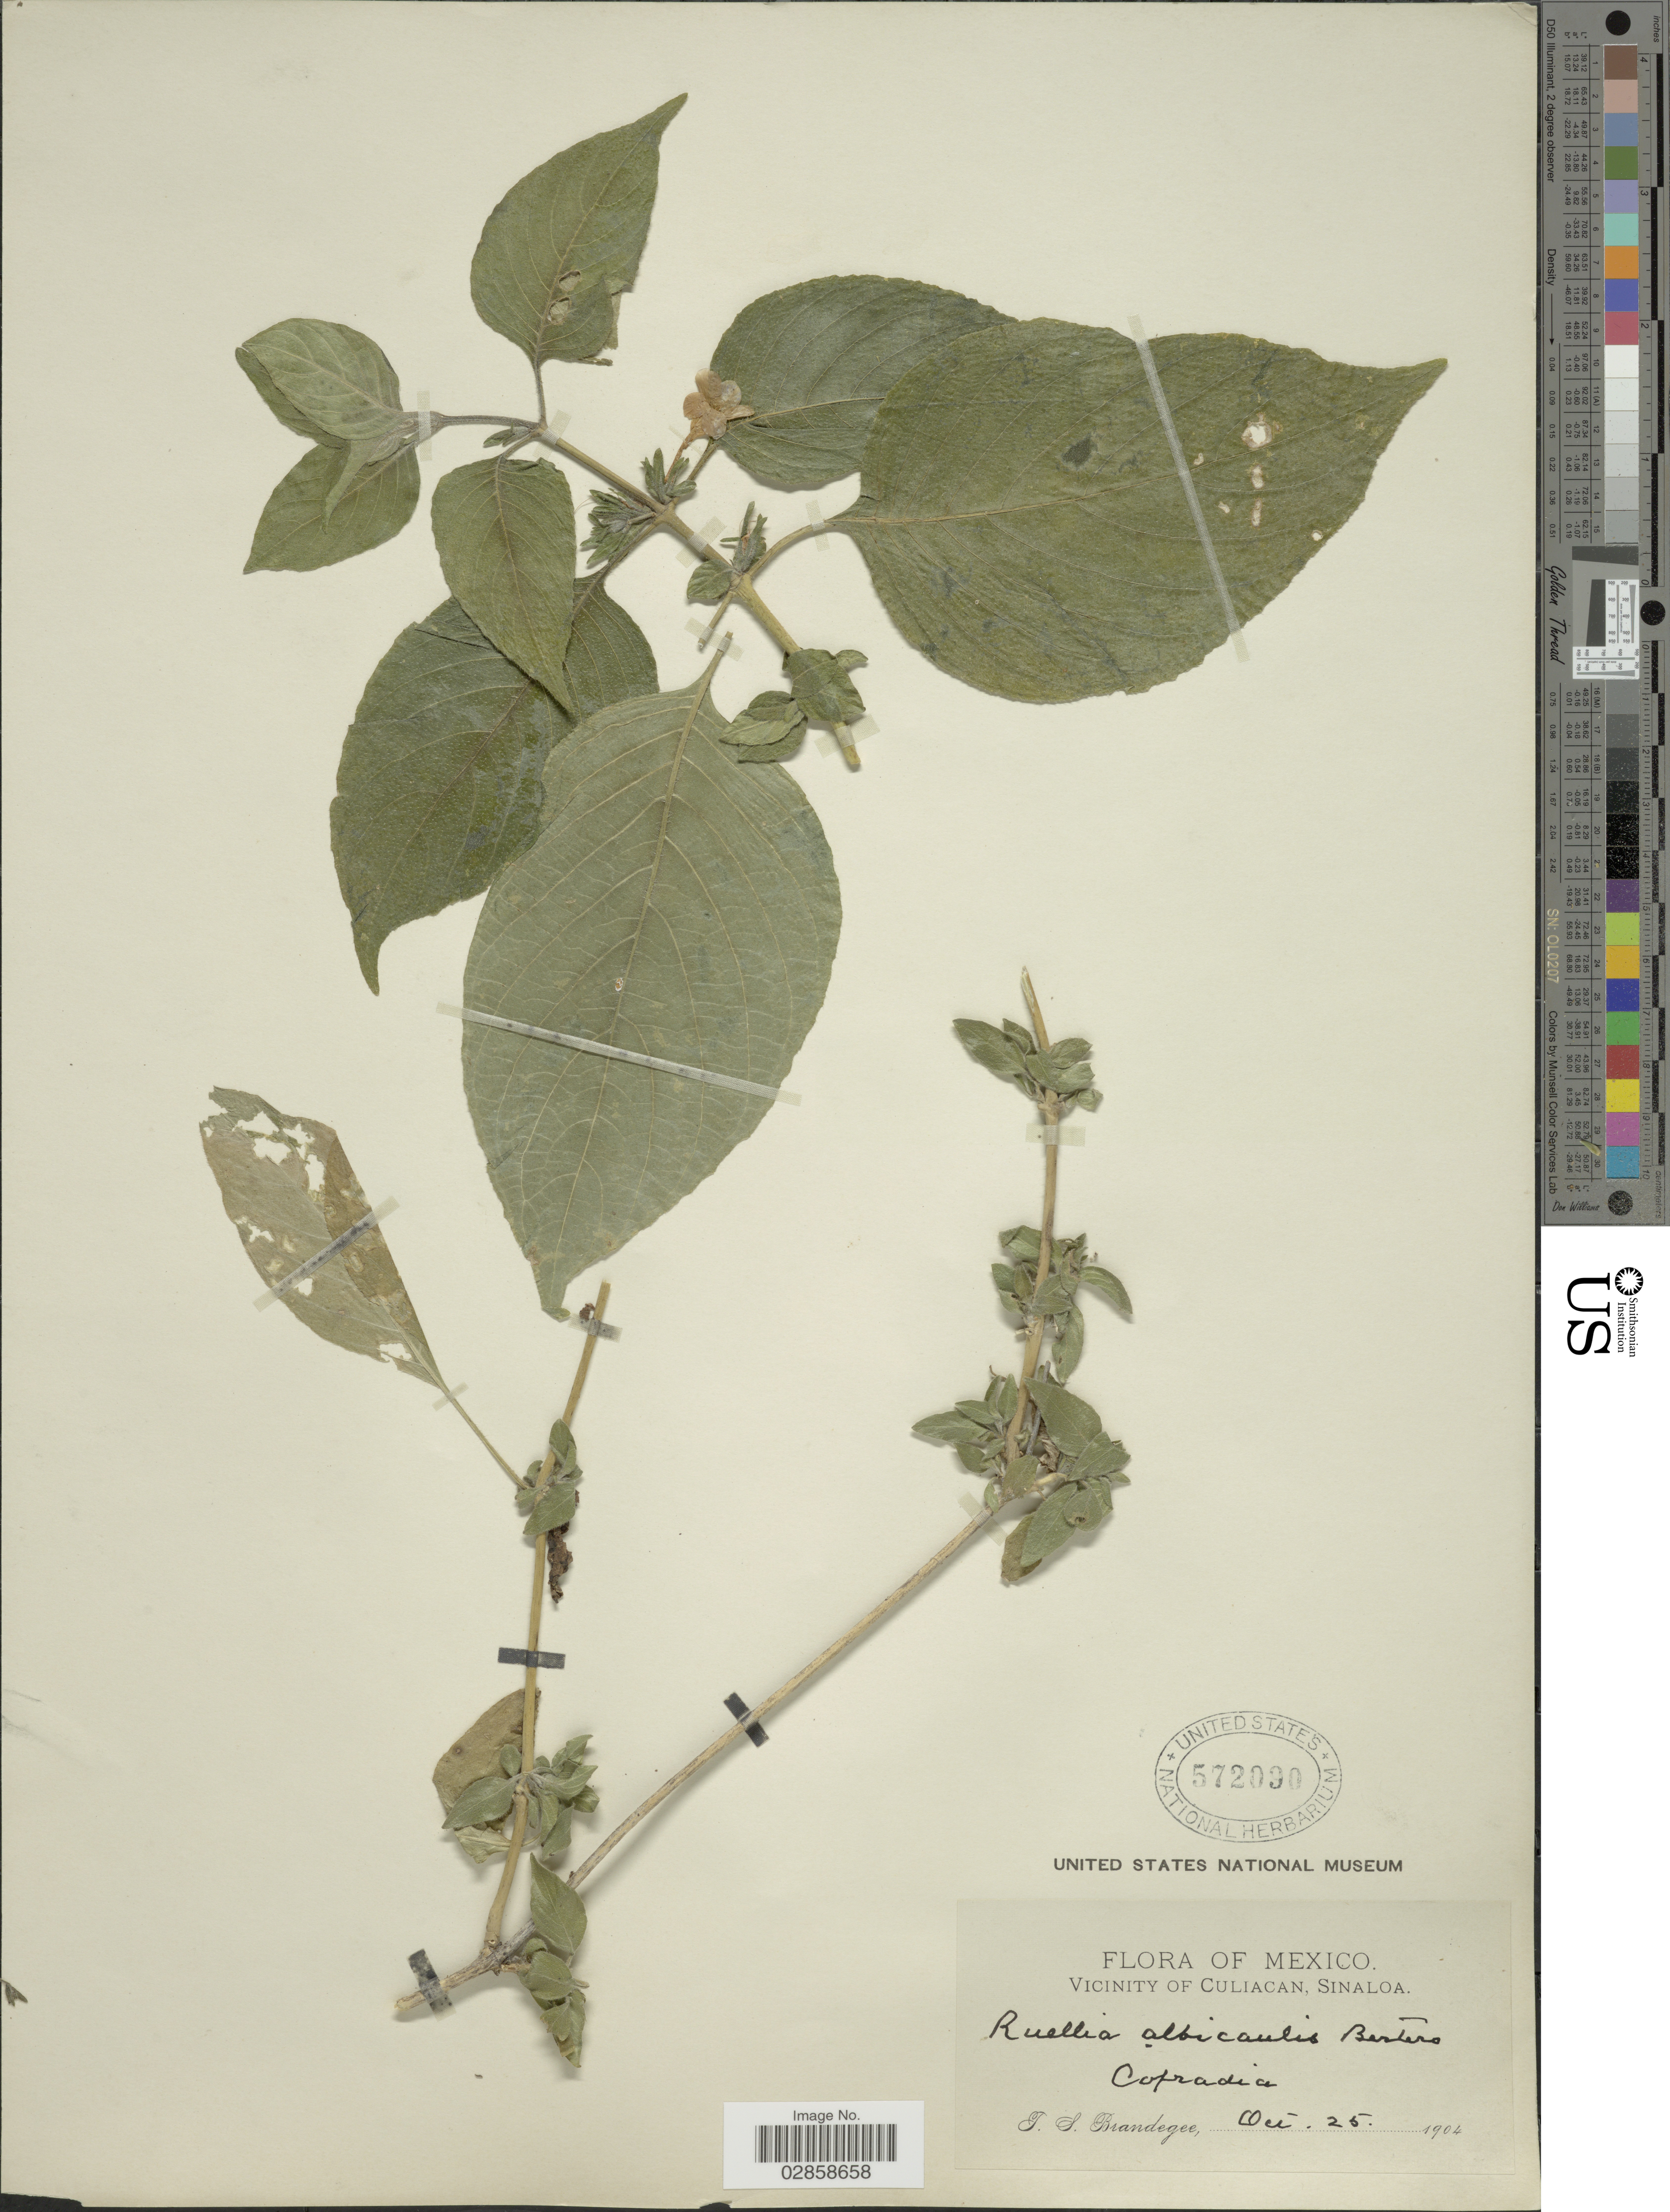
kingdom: Plantae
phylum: Tracheophyta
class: Magnoliopsida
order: Lamiales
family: Acanthaceae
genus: Ruellia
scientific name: Ruellia inundata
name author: Kunth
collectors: T. S. Brandegee (herbarium)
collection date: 1904-10-25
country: Mexico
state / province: Sinaloa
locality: Vicinity of Culiacan. Cofradia.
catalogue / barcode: US 572090